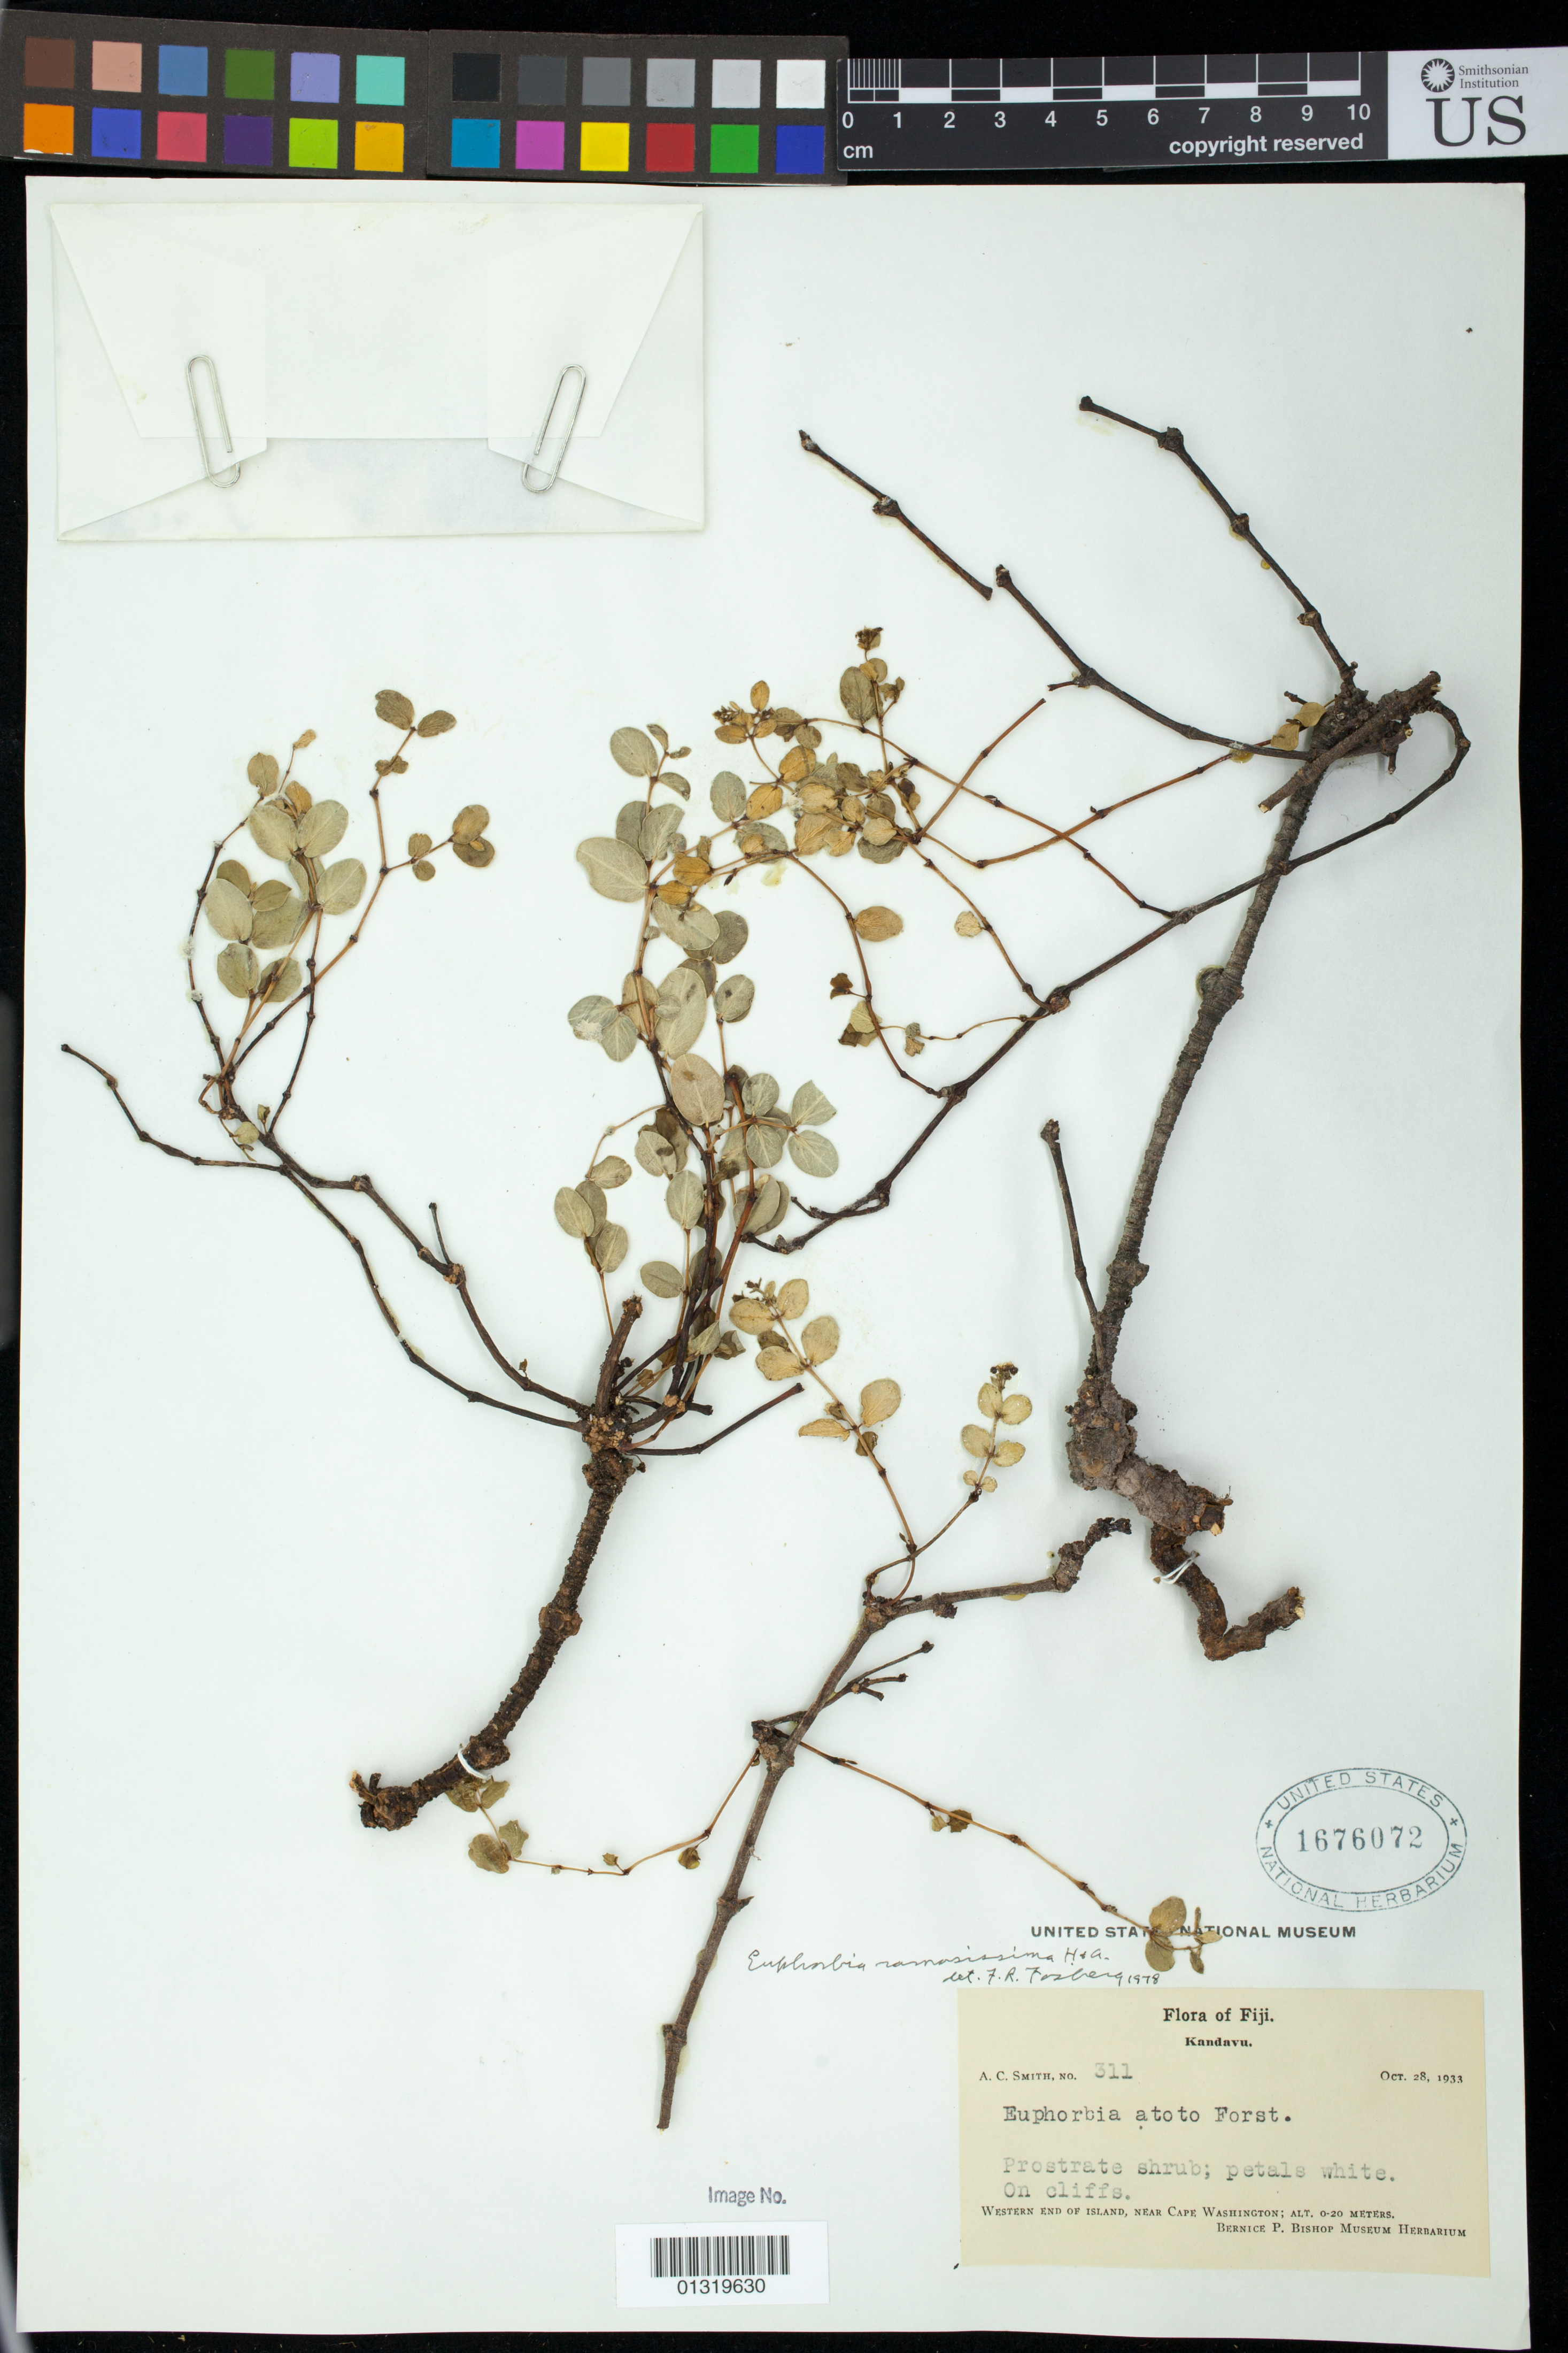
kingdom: Plantae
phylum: Tracheophyta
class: Magnoliopsida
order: Malpighiales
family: Euphorbiaceae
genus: Euphorbia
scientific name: Euphorbia sparrmannii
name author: Boiss.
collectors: B. Bishop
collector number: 311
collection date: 1933-10-28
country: Fiji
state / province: Eastern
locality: Kandavu, Western end of island, near Cape Washington.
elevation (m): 0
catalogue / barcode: US 1676072